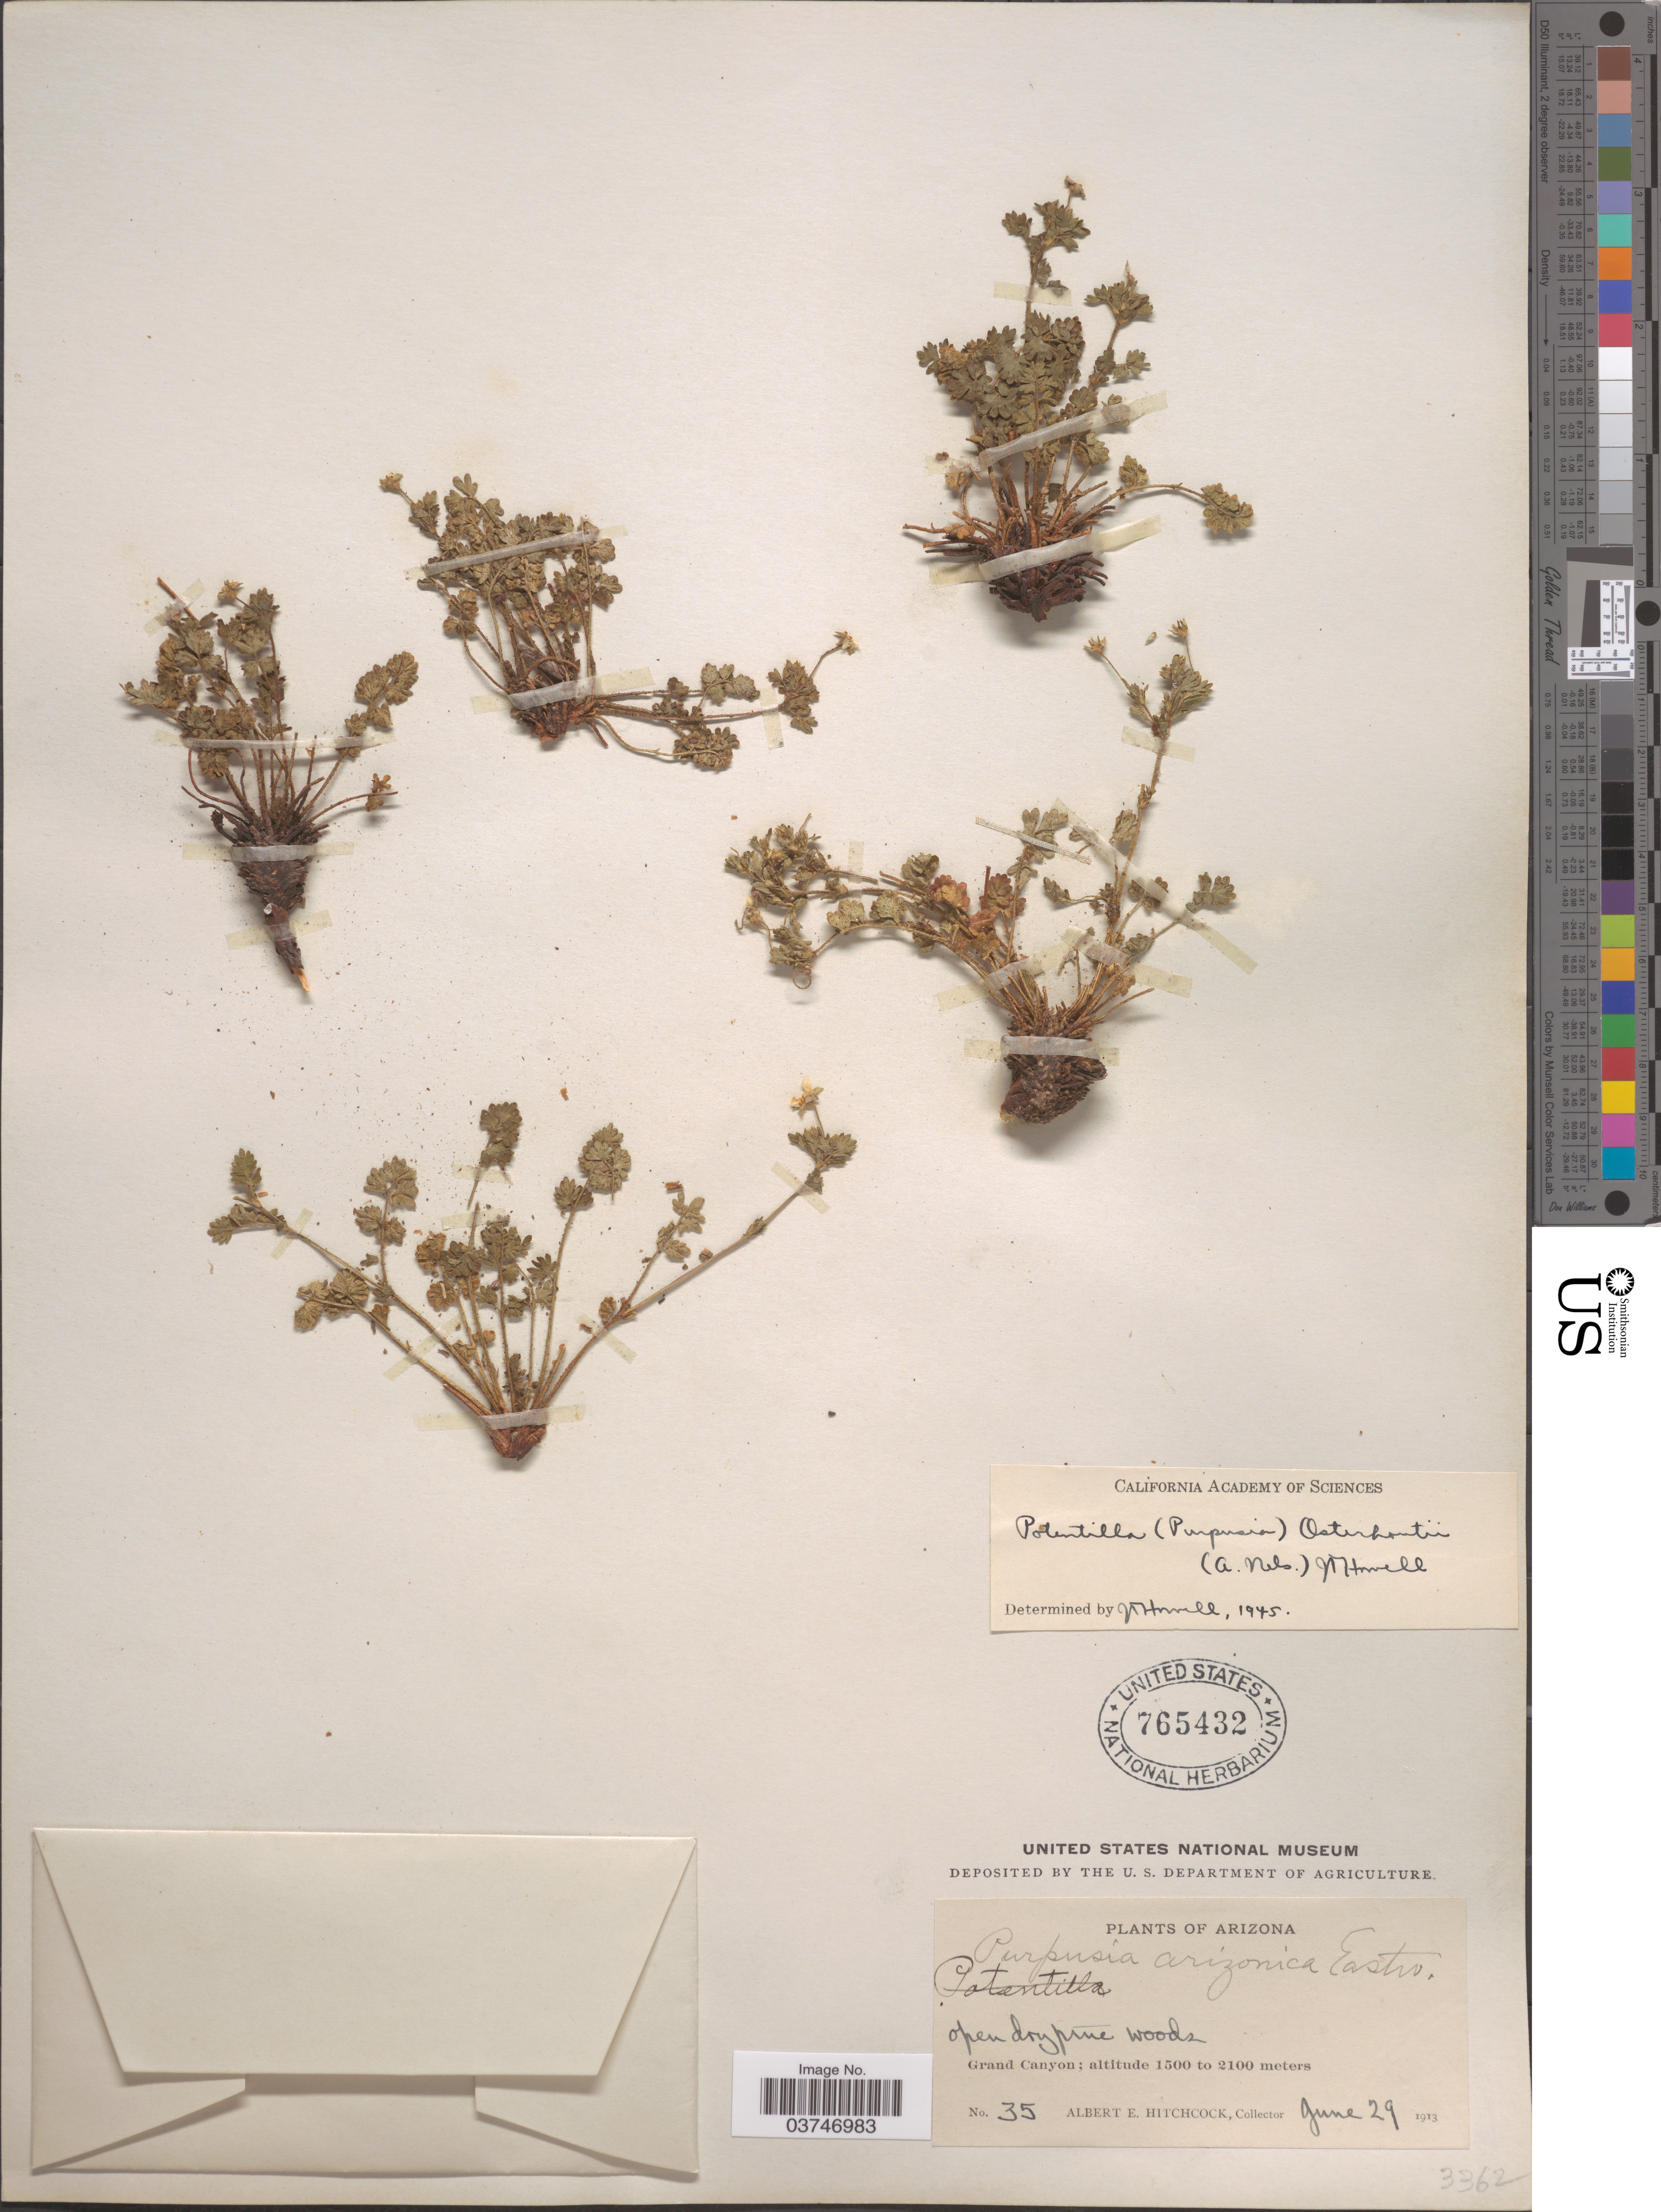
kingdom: Plantae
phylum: Tracheophyta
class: Magnoliopsida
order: Rosales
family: Rosaceae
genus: Potentilla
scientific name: Potentilla osterhoutii var. osterhoutii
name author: (A. Nelson) J.T. Howell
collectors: A. Hitchcock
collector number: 35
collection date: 1913-06-29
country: United States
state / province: Arizona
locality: Grand Canyon.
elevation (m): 1500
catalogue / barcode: US 765432